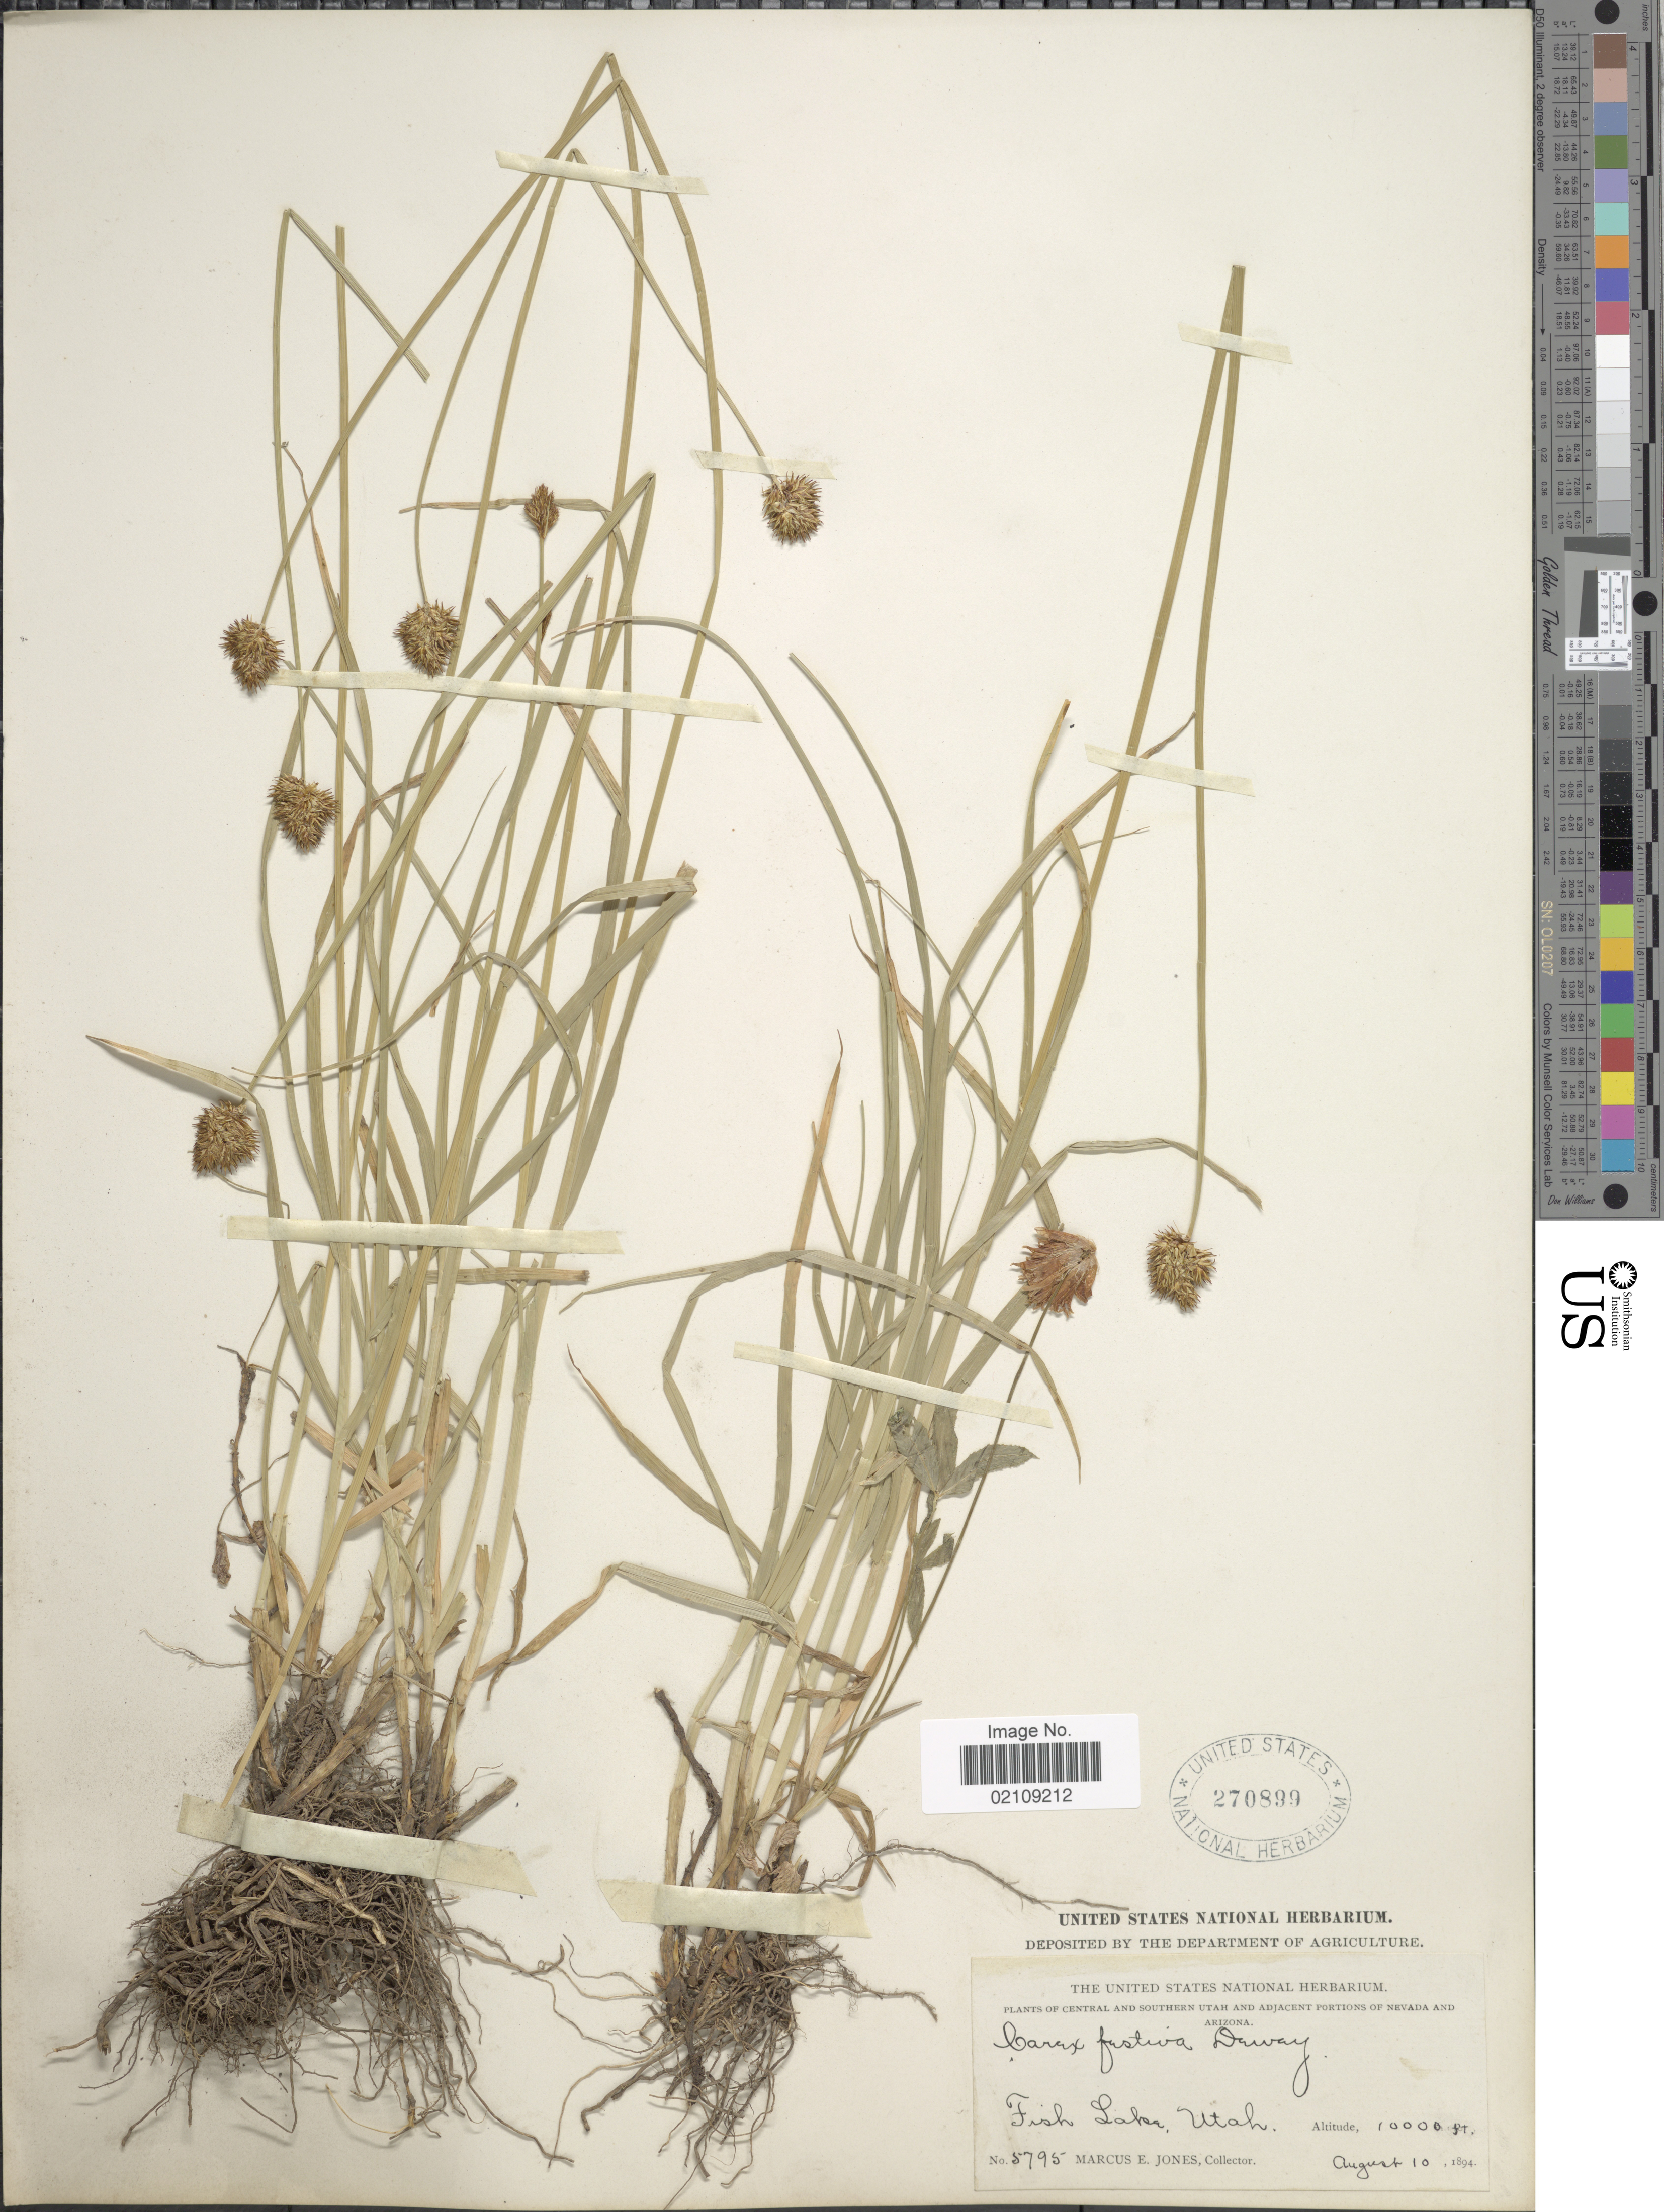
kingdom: Plantae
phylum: Tracheophyta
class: Liliopsida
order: Poales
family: Cyperaceae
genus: Carex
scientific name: Carex microptera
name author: Mack.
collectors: M. E. Jones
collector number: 5795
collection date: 1894-08-10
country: United States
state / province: Utah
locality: Central and Southern Utah and Adjacent Portions of Nevada and Arizona, Fish Lake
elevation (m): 3048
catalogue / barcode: US 270899